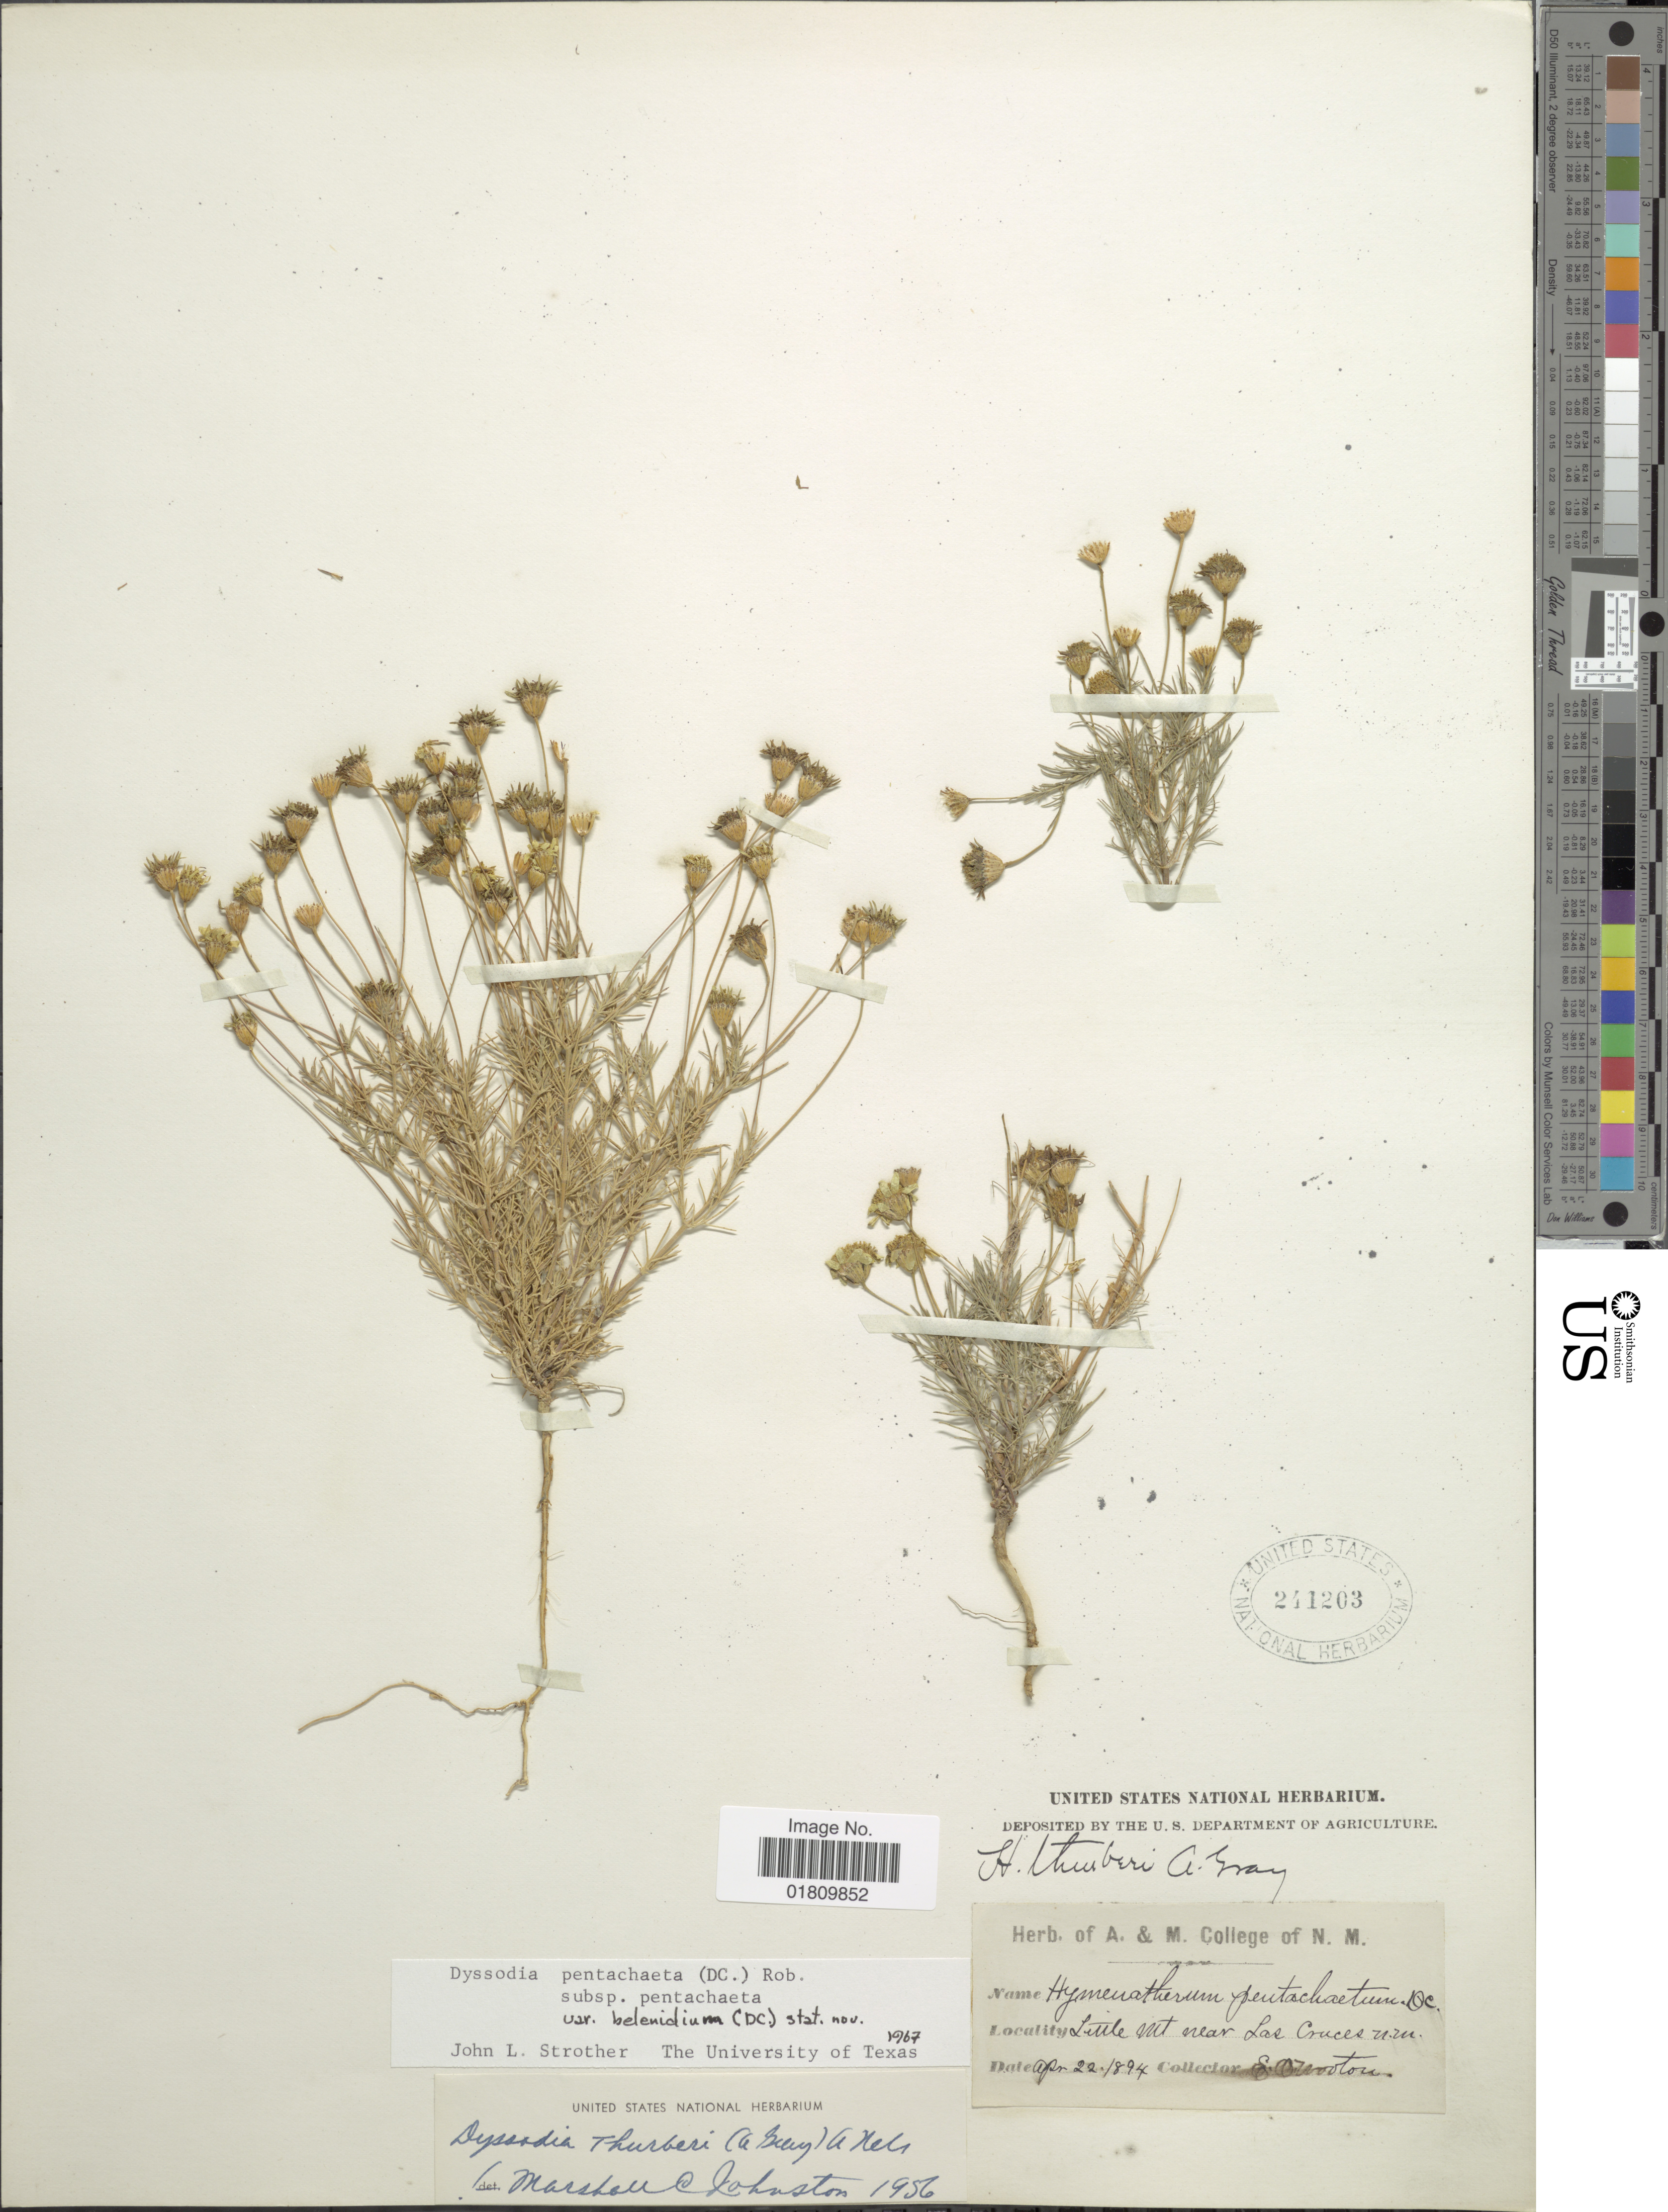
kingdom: Plantae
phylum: Tracheophyta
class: Magnoliopsida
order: Asterales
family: Asteraceae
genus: Thymophylla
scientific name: Thymophylla pentachaeta var. belenidium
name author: (DC.) Strother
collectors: E. O. Wooton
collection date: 1894-04-22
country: United States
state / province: New Mexico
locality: Lttile Mt near Lake Cruces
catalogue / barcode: US 241203